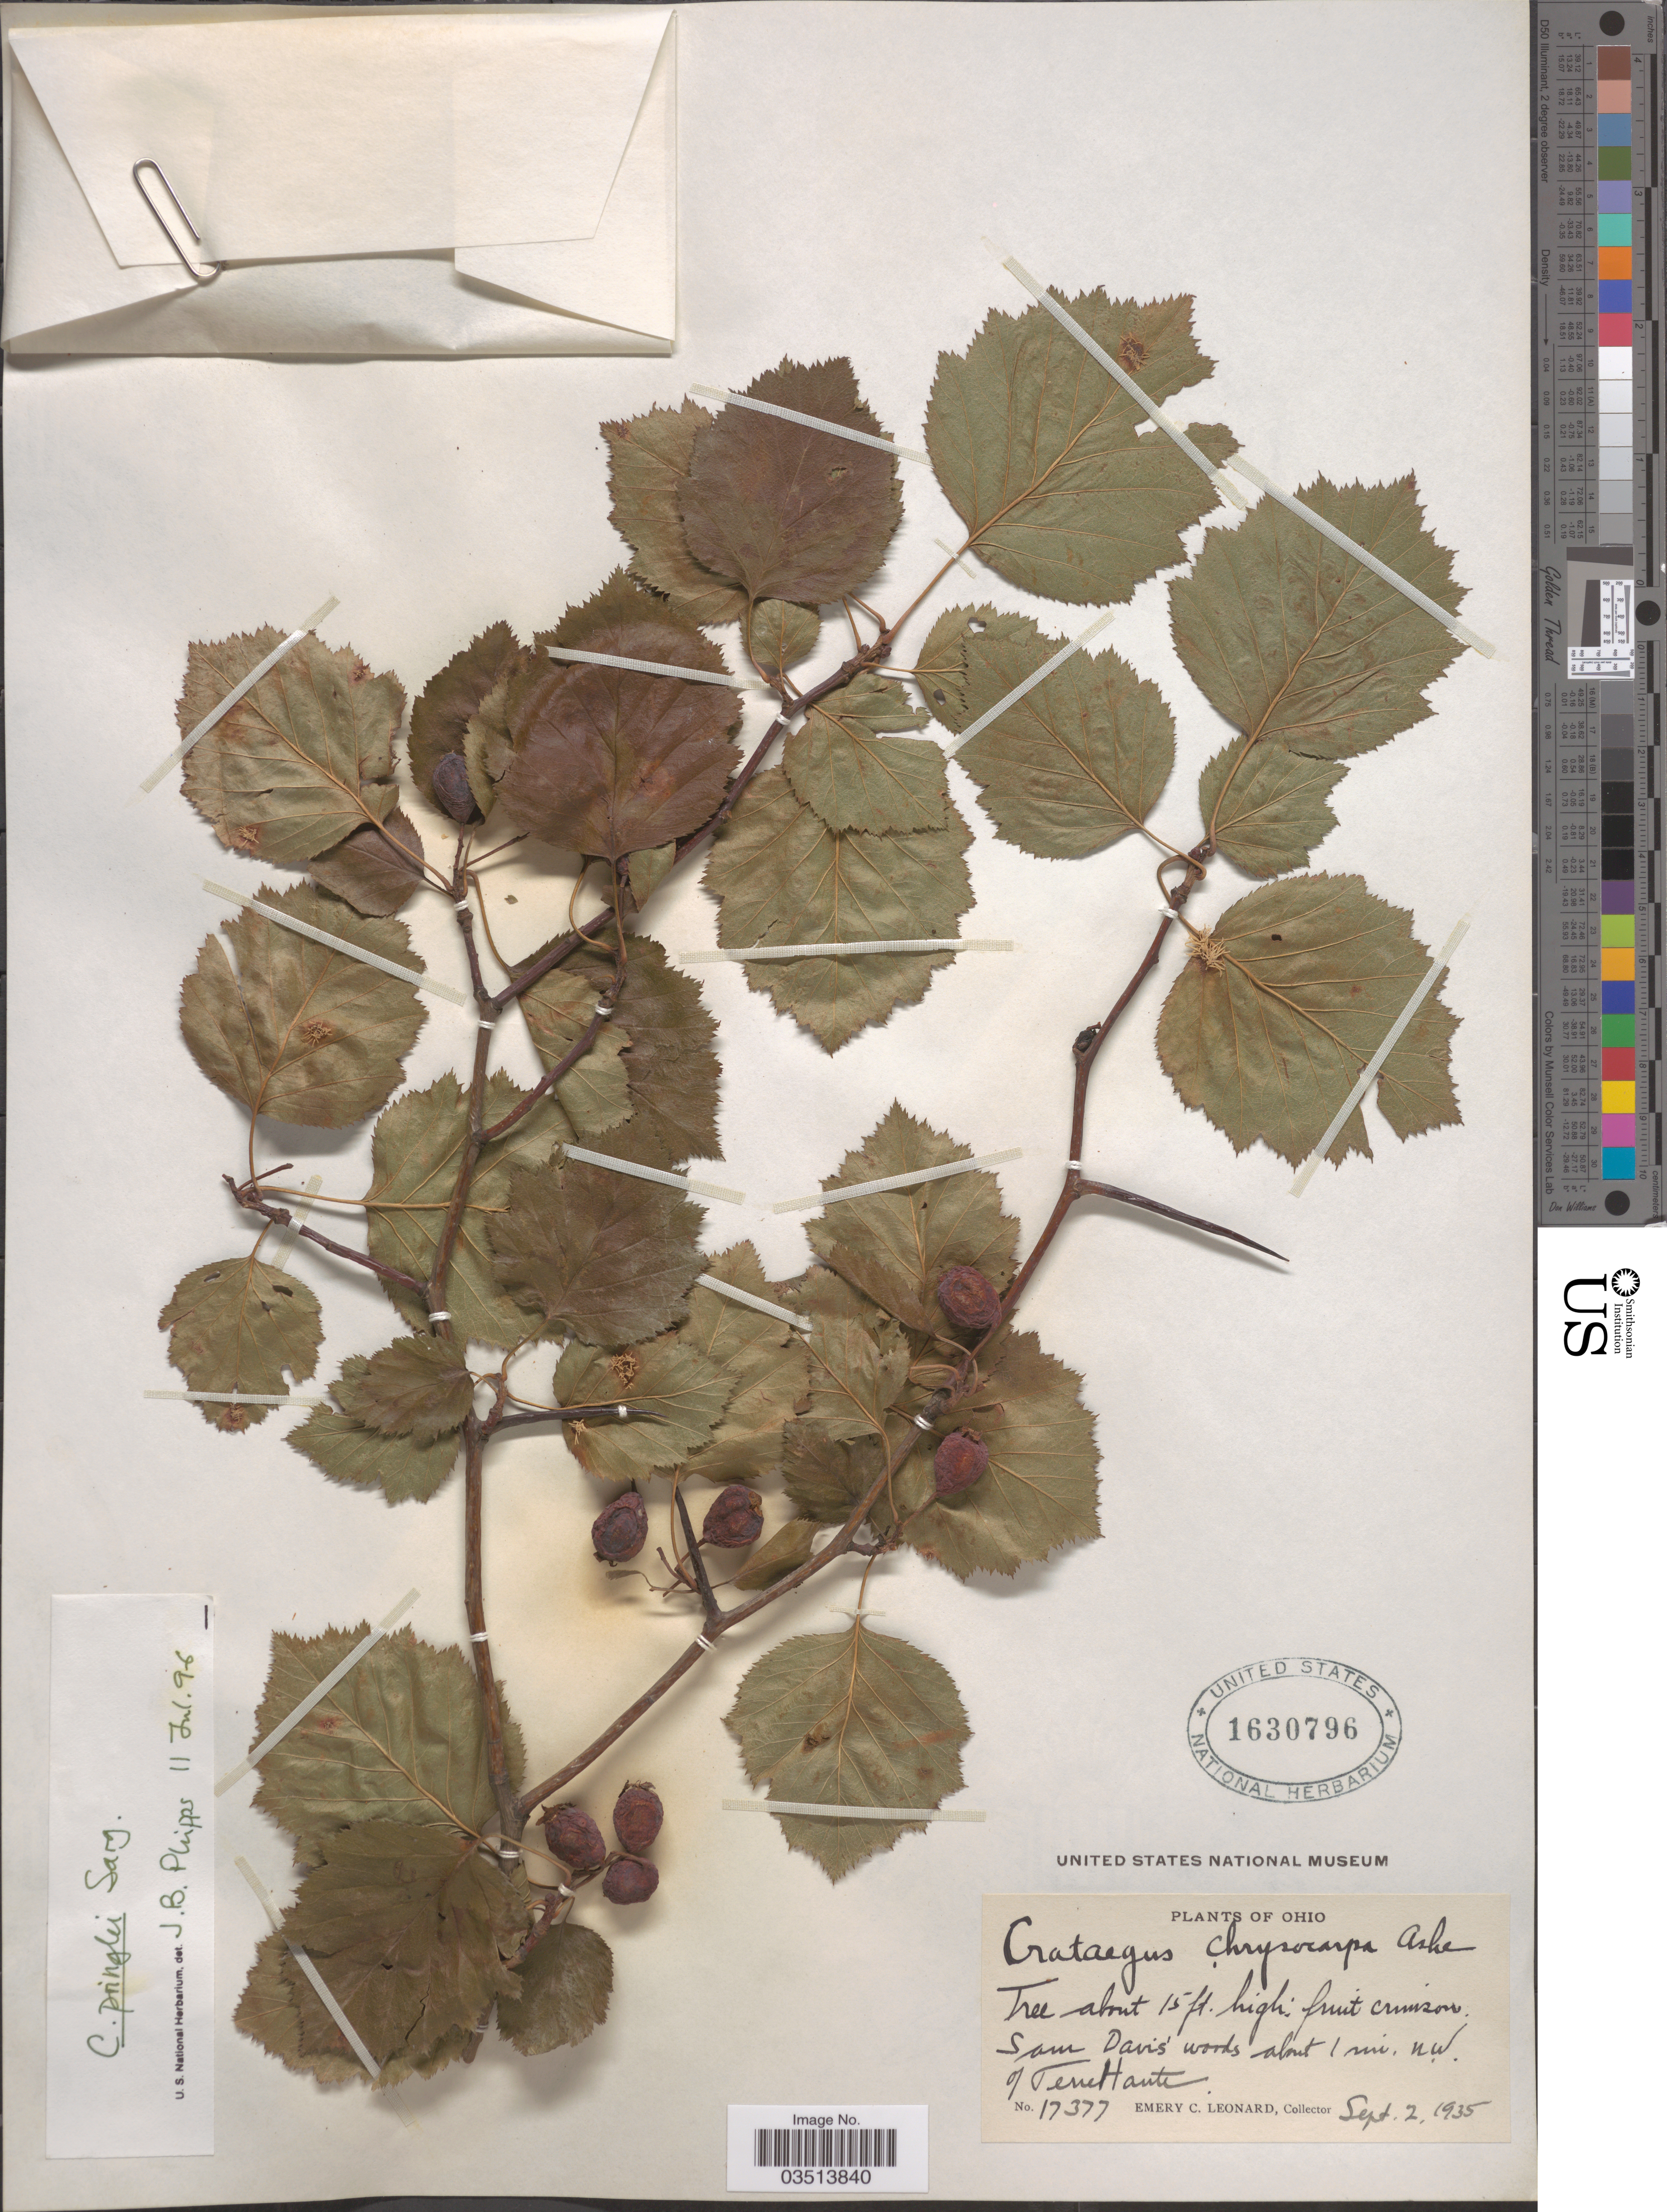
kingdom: Plantae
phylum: Tracheophyta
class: Magnoliopsida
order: Rosales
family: Rosaceae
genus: Crataegus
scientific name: Crataegus coccinea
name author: Ashe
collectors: E. C. Leonard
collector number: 17377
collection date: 1935-09-02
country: United States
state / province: Ohio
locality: Sam Davis' woods about 1 mi. n.w. of Terre Haute.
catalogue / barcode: US 1630796